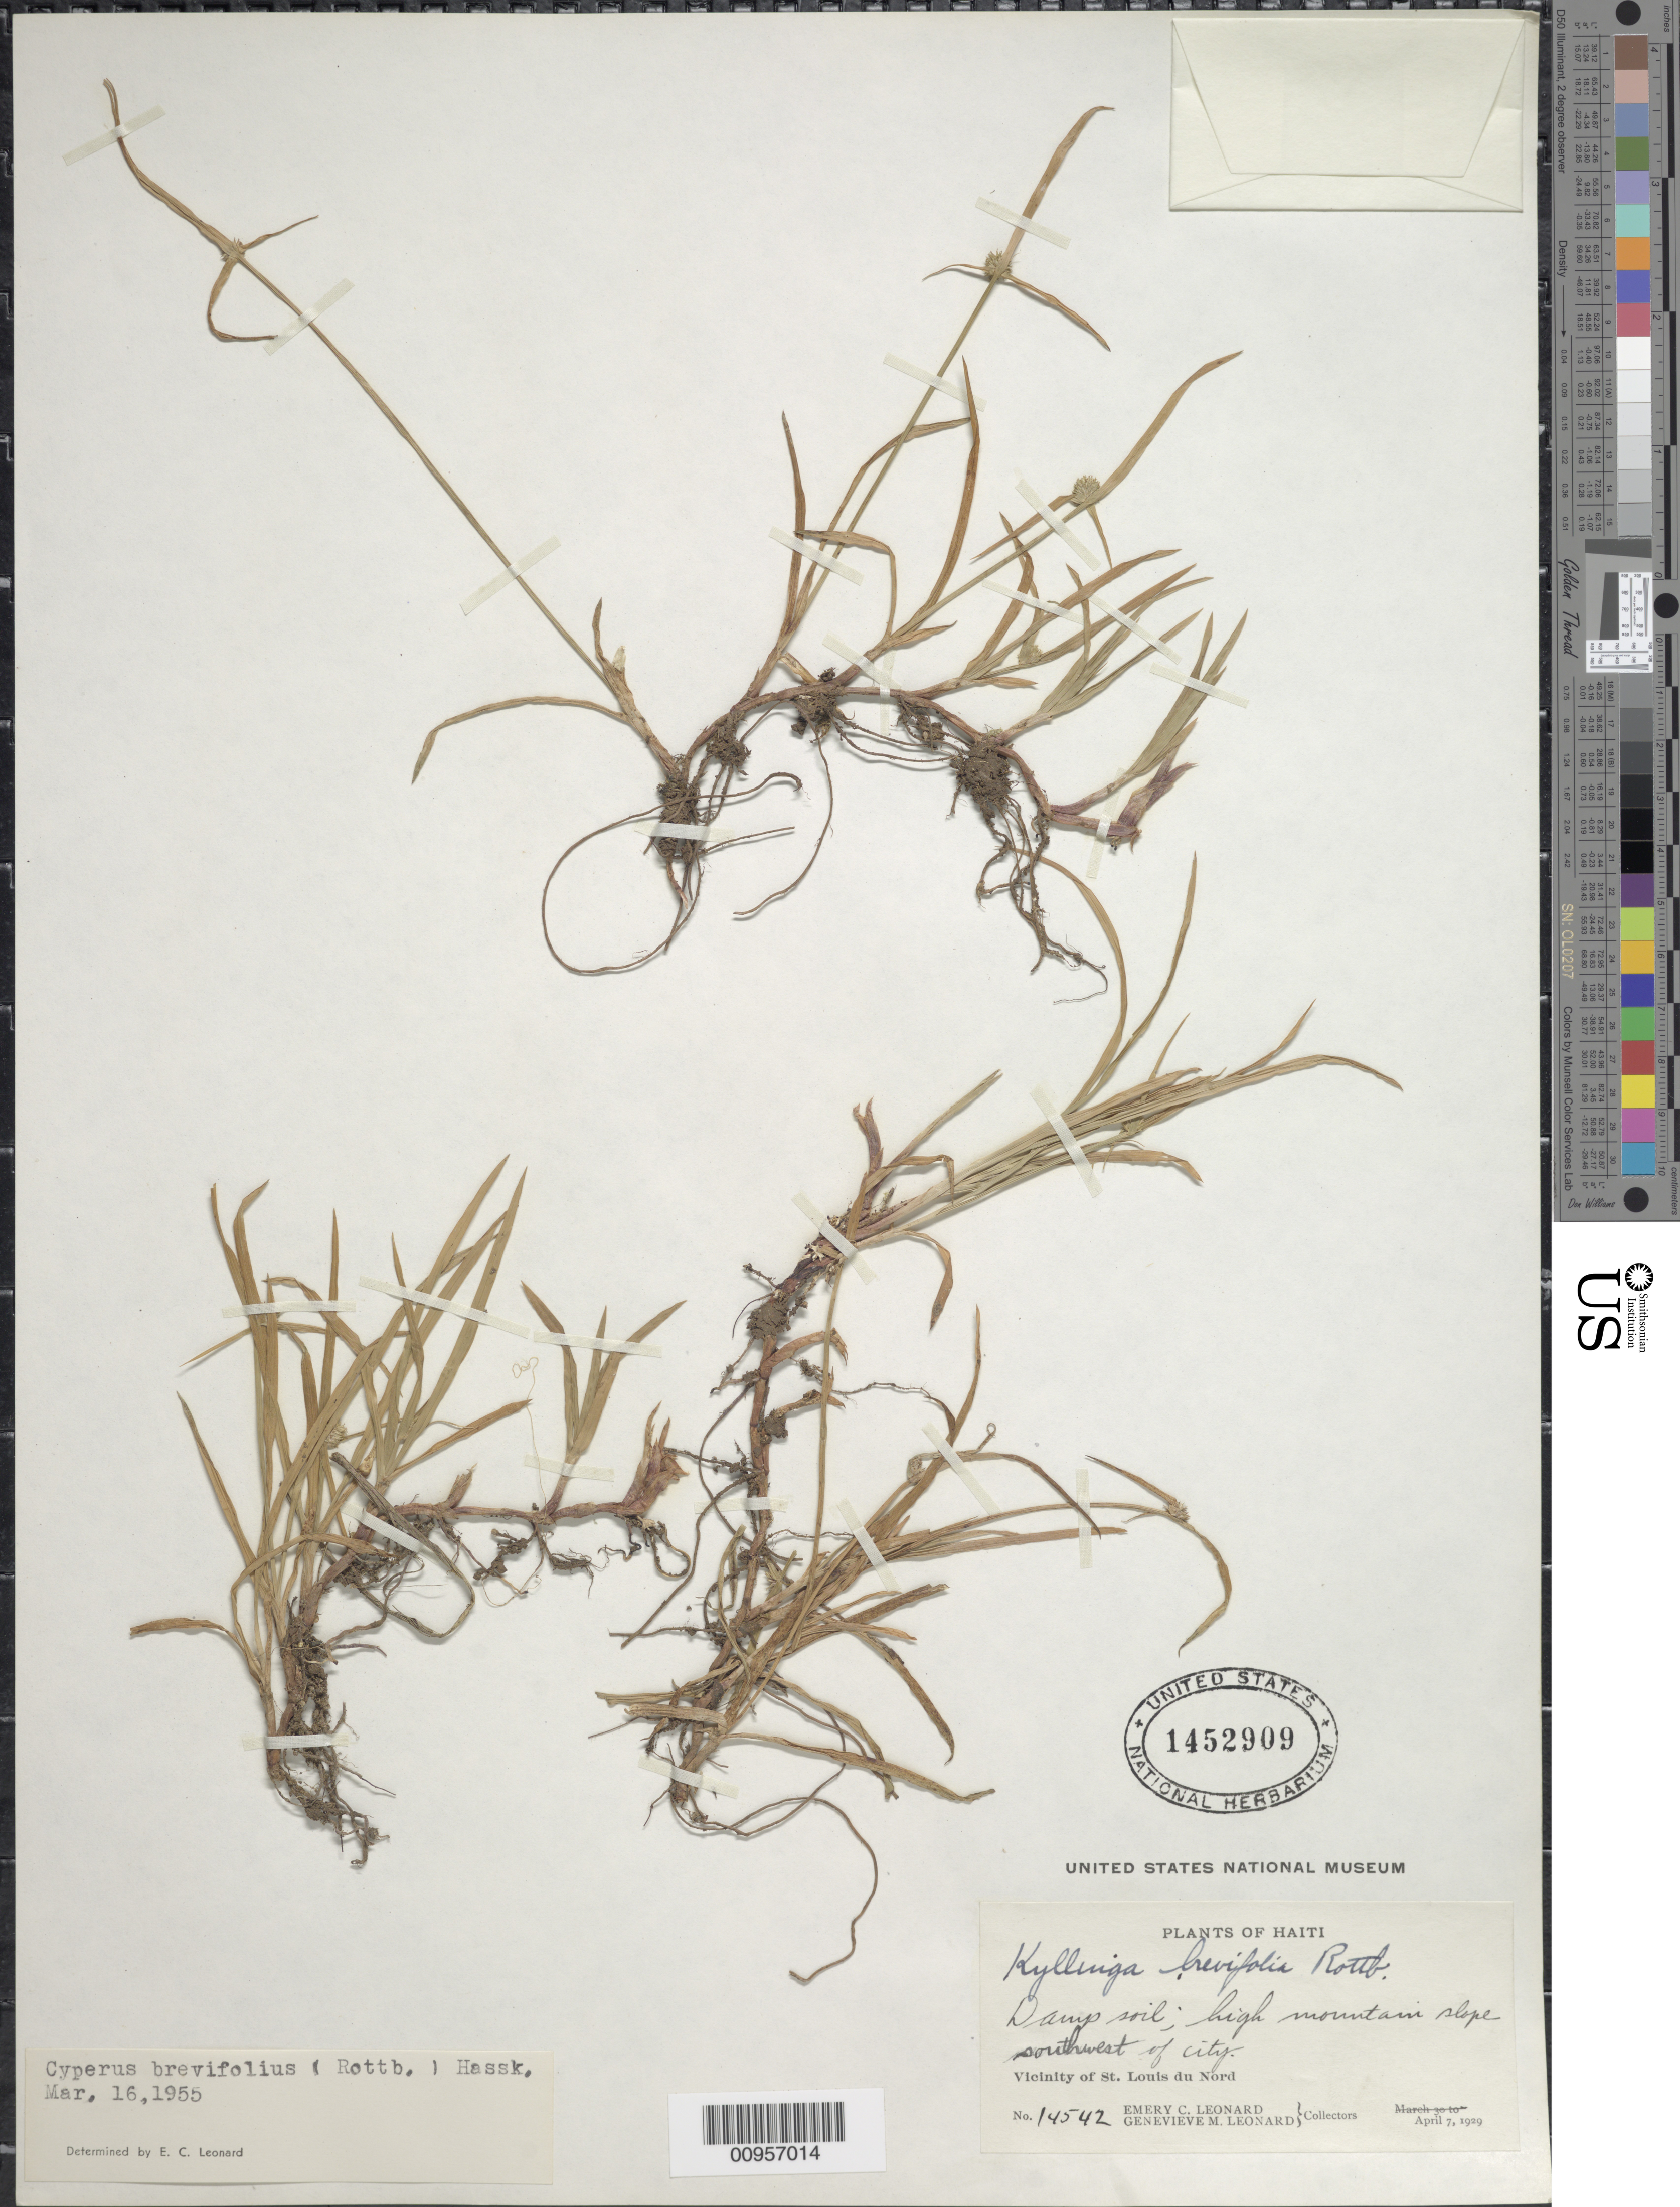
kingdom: Plantae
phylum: Tracheophyta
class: Liliopsida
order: Poales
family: Cyperaceae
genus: Cyperus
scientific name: Cyperus brevifolius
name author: (Rottb.) Hassk.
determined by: Strong, M. T., (US), Smithsonian Institution - National Museum of Natural History (UNITED STATES)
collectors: E. C. Leonard & G. M. Leonard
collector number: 14542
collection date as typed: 07 Apr 1929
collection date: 1929-04-07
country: Haiti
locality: Vicinity of St. Louis du Nord, high mountain slope SW of city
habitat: Damp soil, high mountain slope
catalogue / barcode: US 1452909